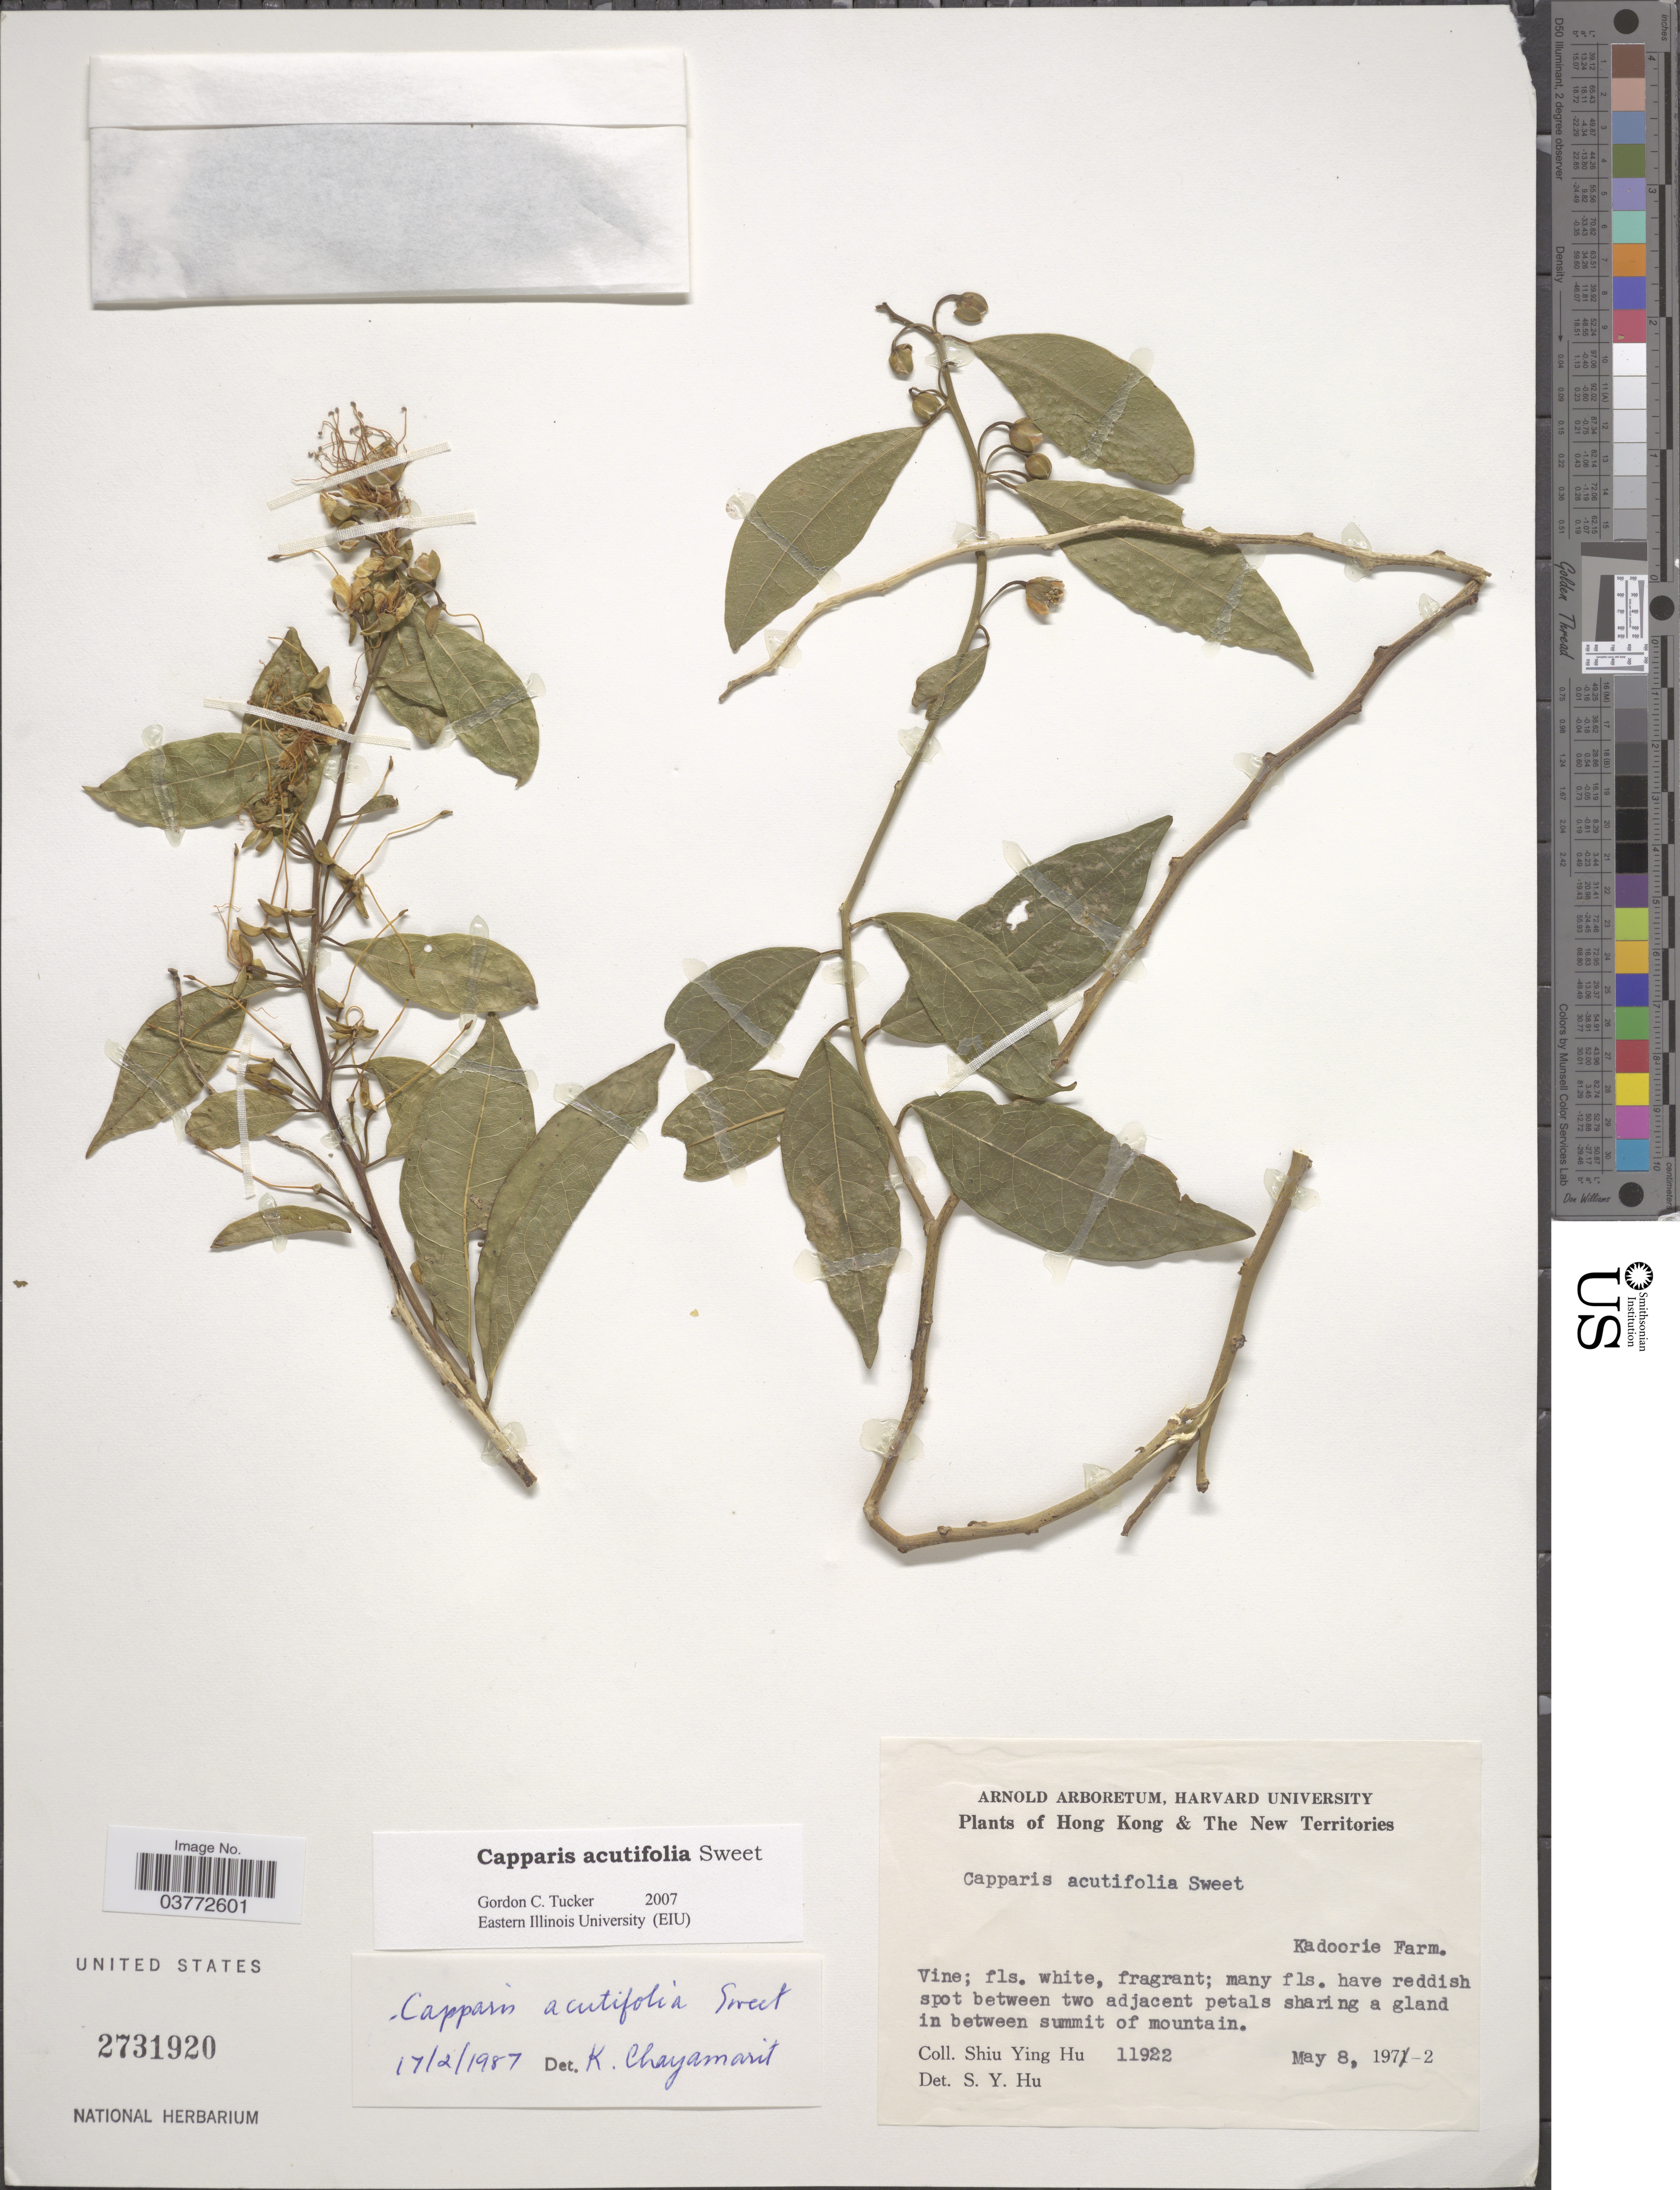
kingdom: Plantae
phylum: Tracheophyta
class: Magnoliopsida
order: Brassicales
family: Capparaceae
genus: Capparis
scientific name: Capparis acutifolia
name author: J.F. Macbr.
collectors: S. Y. Hu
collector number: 11922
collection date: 1972-05-08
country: China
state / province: Hong Kong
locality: The New Territories. Kadoorie Farm.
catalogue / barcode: US 2731920